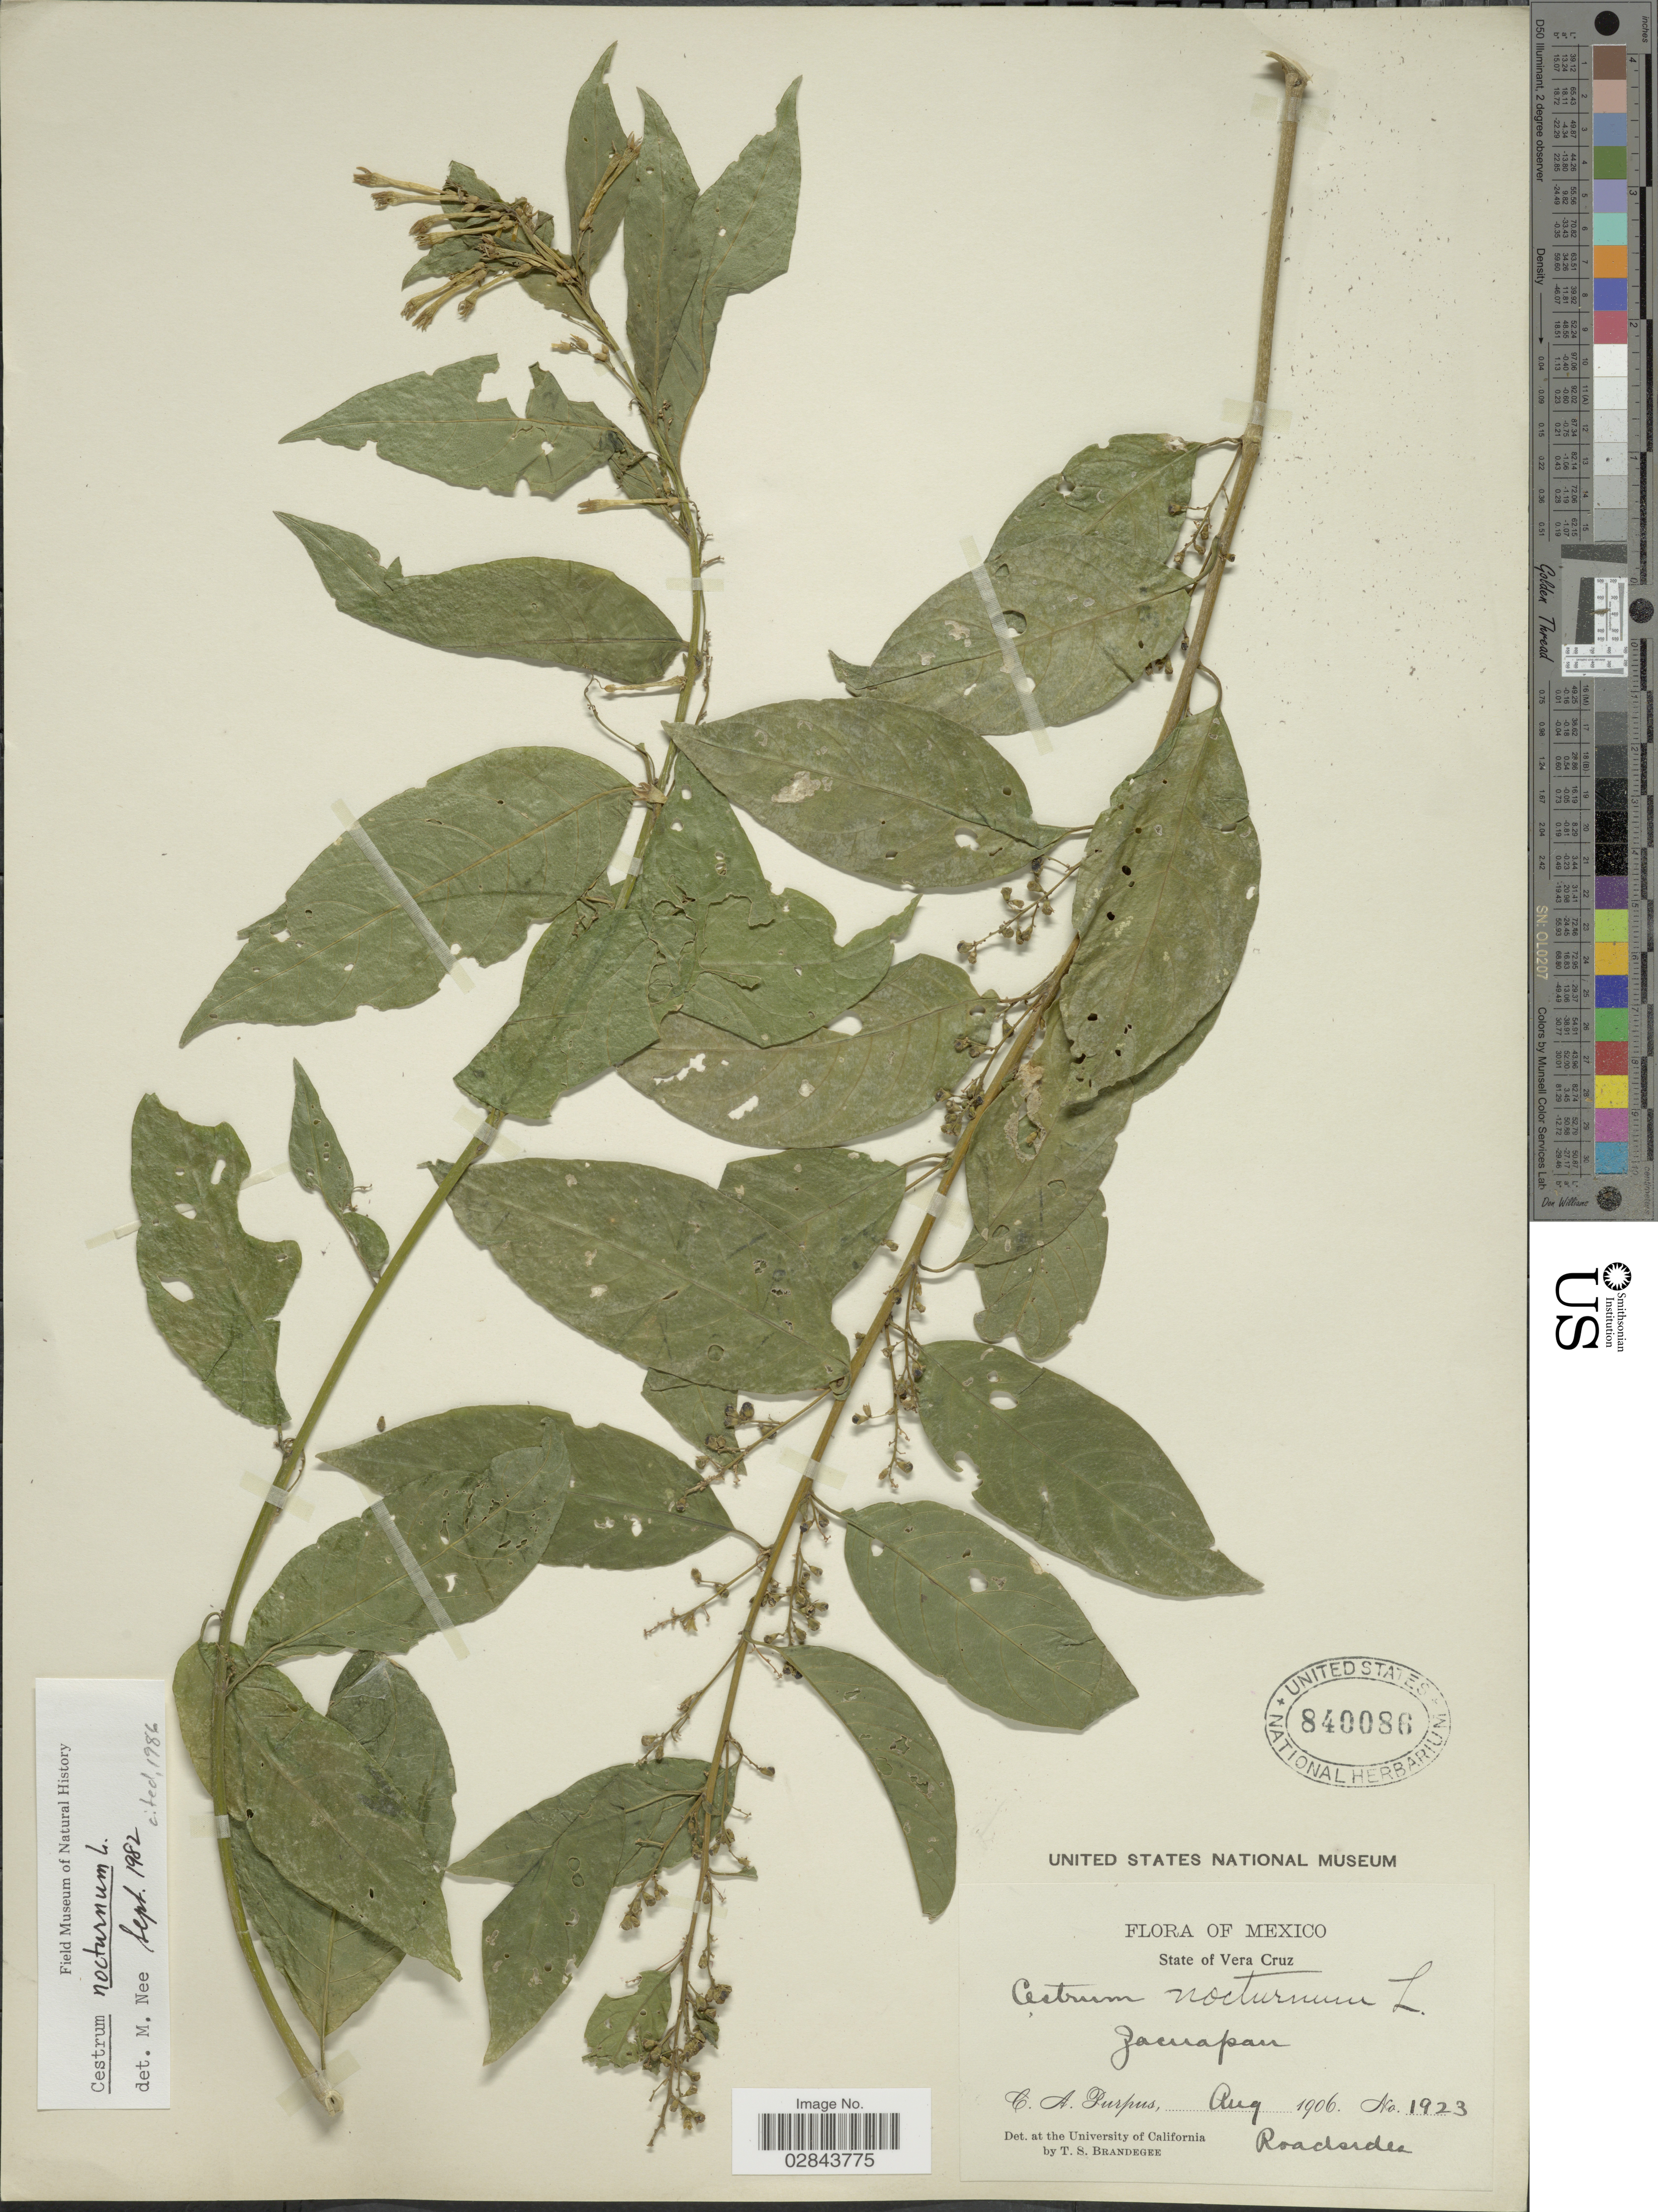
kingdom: Plantae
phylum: Tracheophyta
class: Magnoliopsida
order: Solanales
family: Solanaceae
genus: Cestrum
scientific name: Cestrum nocturnum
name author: L.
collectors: C. A. Purpus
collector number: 1923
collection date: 1906-08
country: Mexico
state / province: Veracruz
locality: State of Vera Cruz. Zacuapan.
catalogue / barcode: US 840086